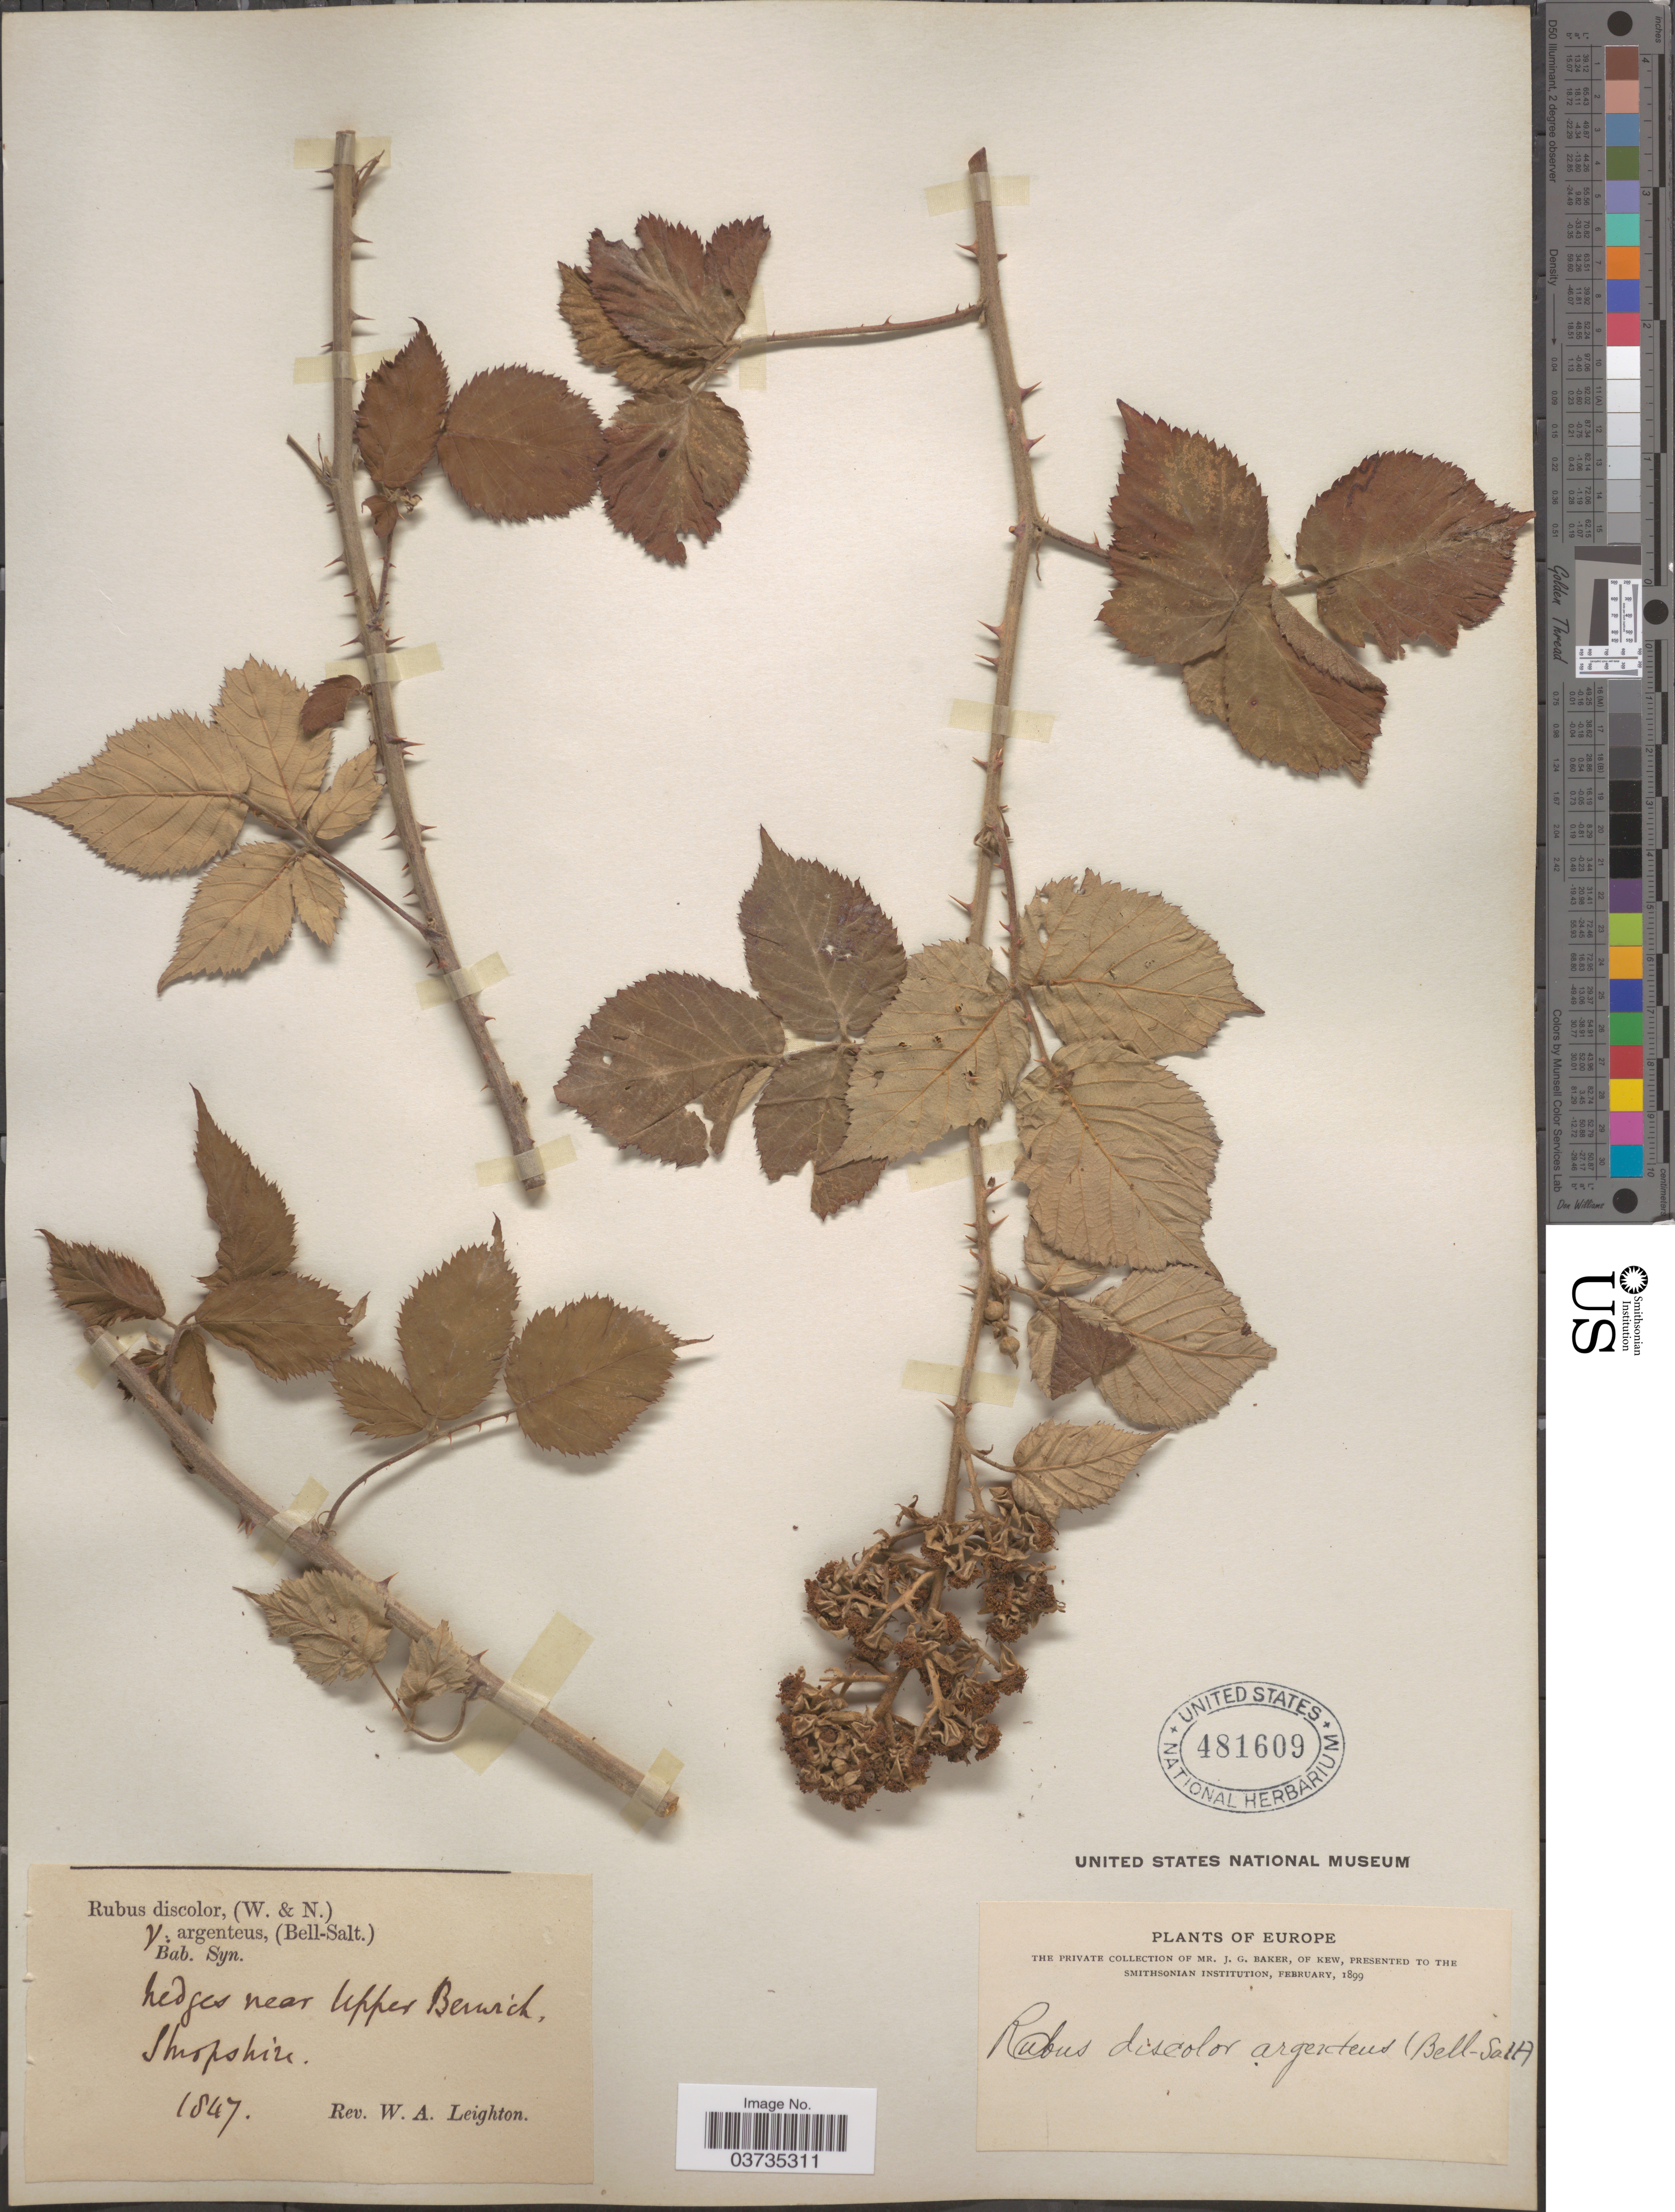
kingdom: Plantae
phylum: Tracheophyta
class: Magnoliopsida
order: Rosales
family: Rosaceae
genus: Rubus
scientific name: Rubus discolor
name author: Weihe & Nees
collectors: W. Leighton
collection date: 1847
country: United Kingdom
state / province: England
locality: Europe. Hedges near Upper Berwick, Shropshire.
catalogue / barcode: US 481609